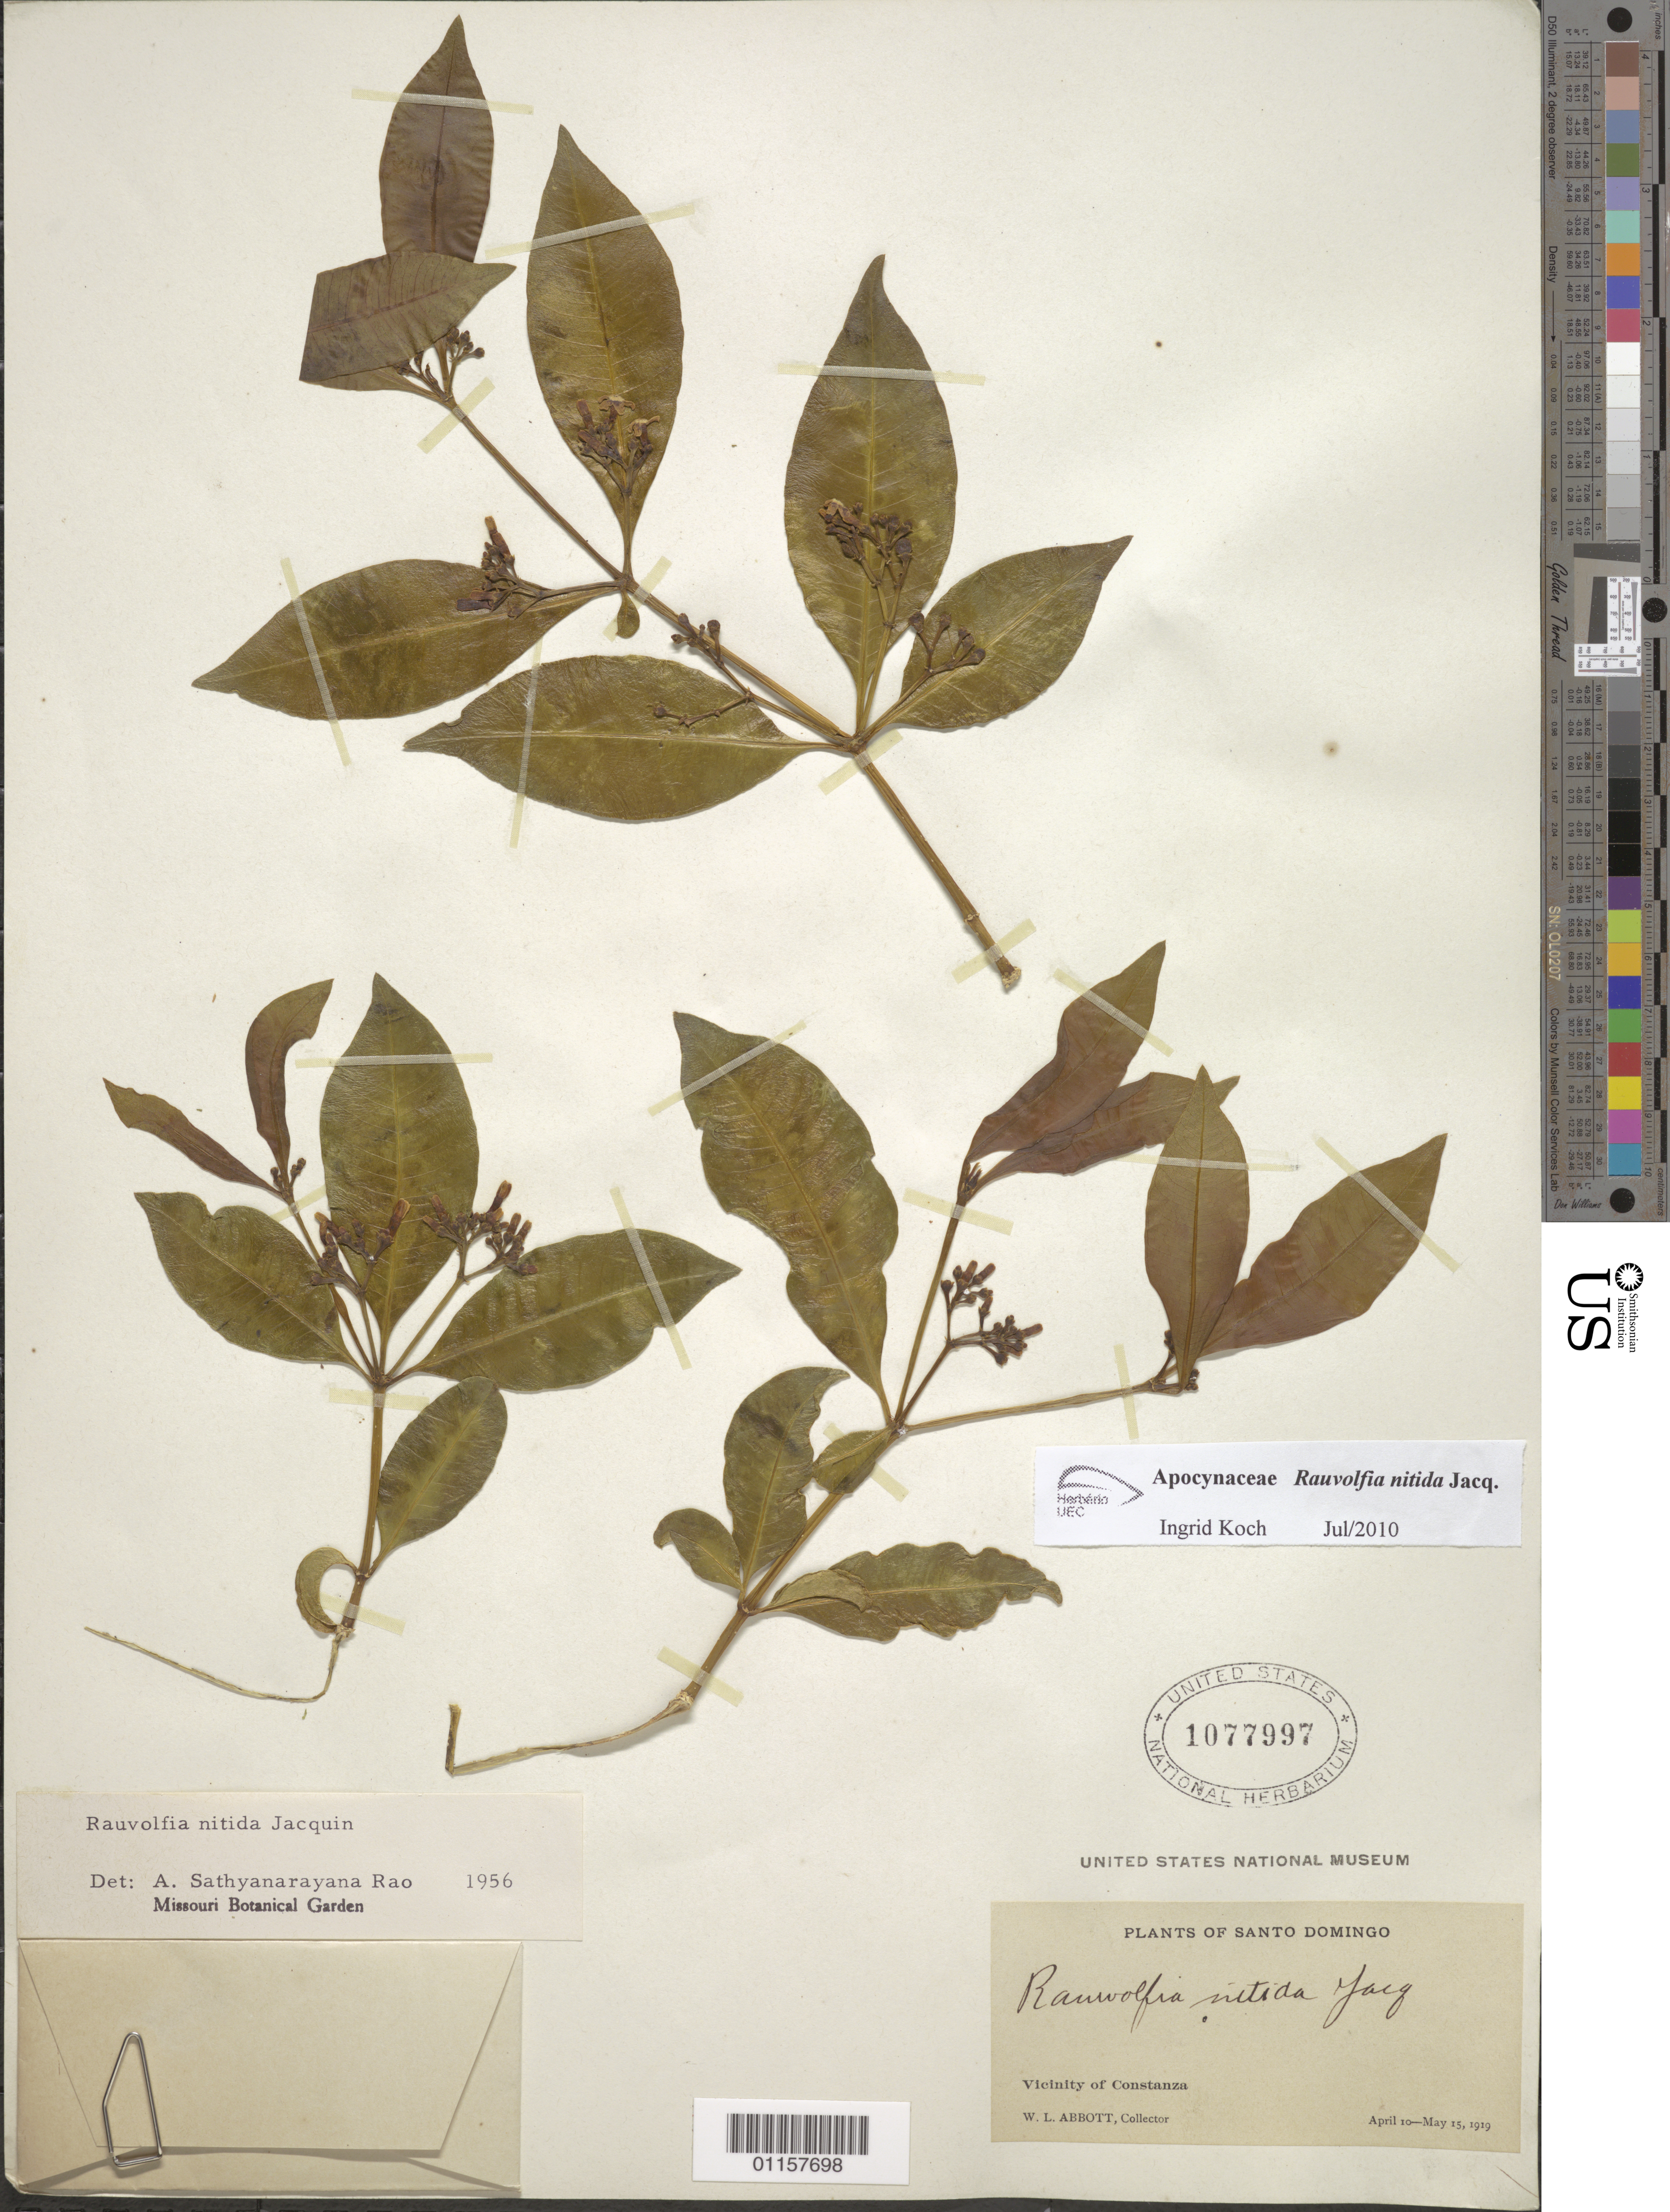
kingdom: Plantae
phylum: Tracheophyta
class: Magnoliopsida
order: Gentianales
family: Apocynaceae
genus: Rauvolfia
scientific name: Rauvolfia nitida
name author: Jacq.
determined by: Koch, I.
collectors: W. L. Abbott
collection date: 1919-04-10/1919-05-15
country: Dominican Republic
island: Hispaniola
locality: Constanza vicinity.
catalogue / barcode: US 1077997